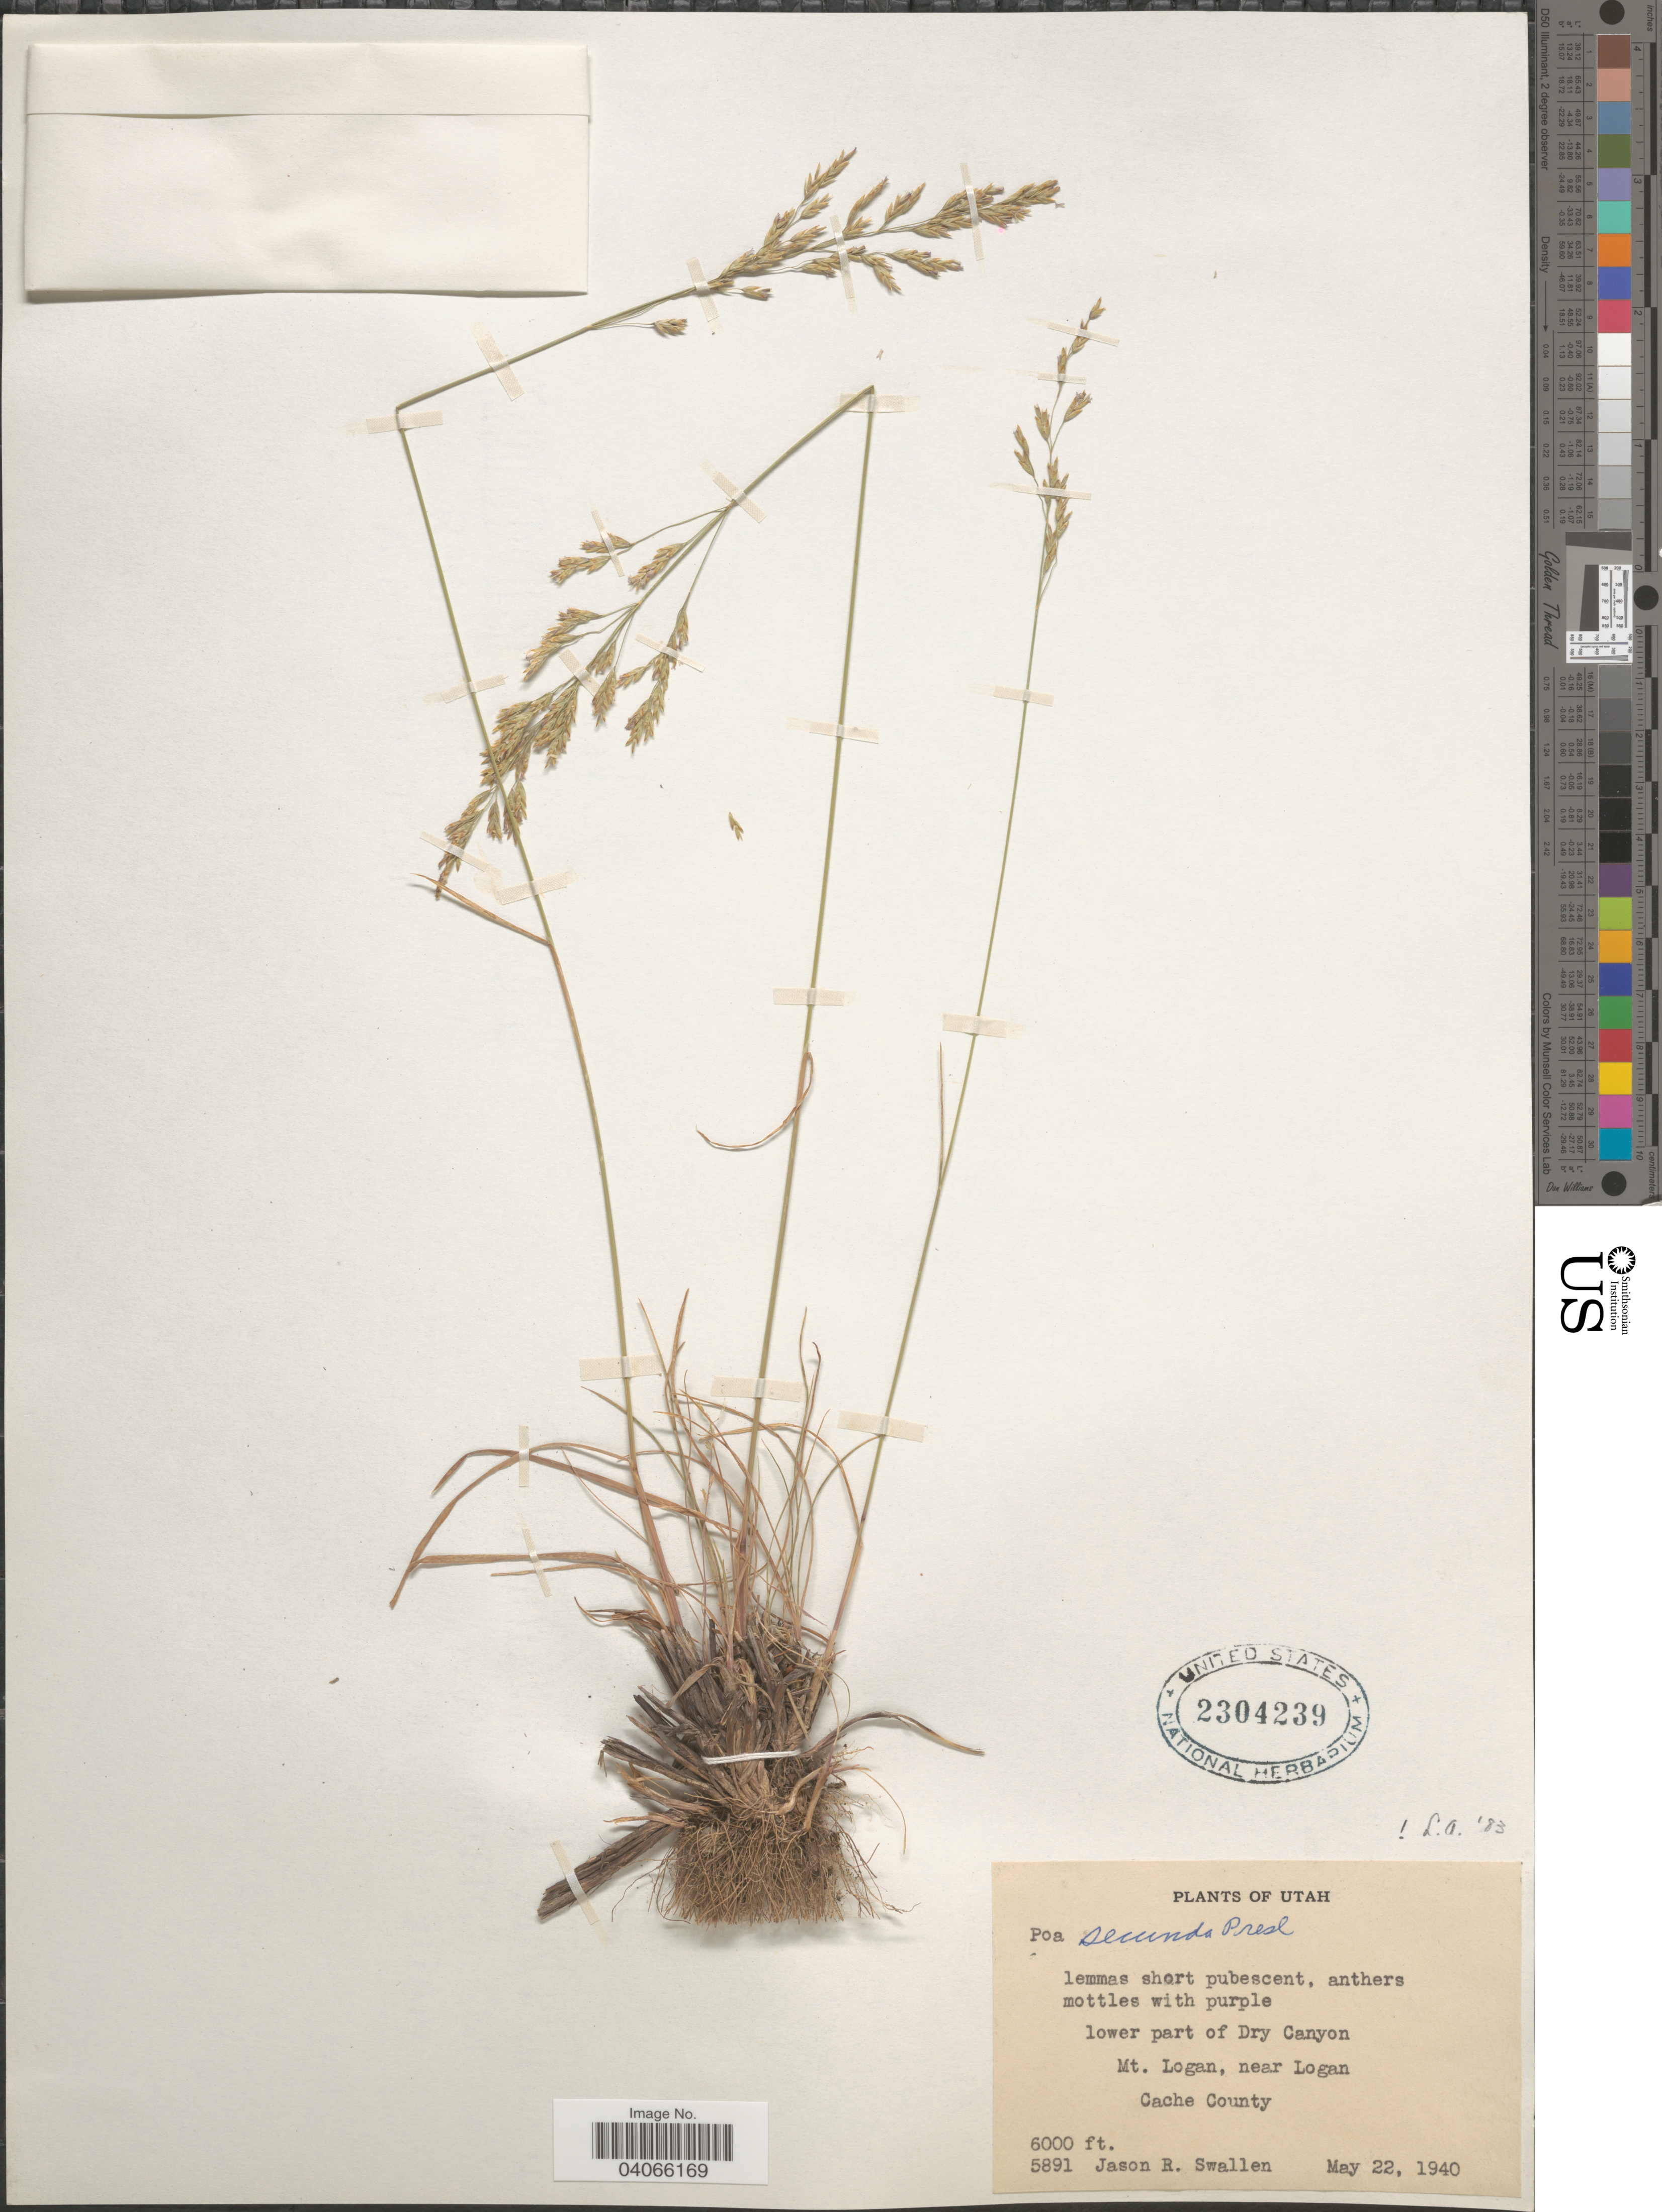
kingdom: Plantae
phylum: Tracheophyta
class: Liliopsida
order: Poales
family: Poaceae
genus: Poa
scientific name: Poa secunda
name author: J. Presl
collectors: J. R. Swallen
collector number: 5891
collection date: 1940-05-22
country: United States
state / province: Utah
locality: Lower part of Dry Canyon. Mt. Logan, near Logan. Cache County.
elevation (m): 1829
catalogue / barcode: US 2304239